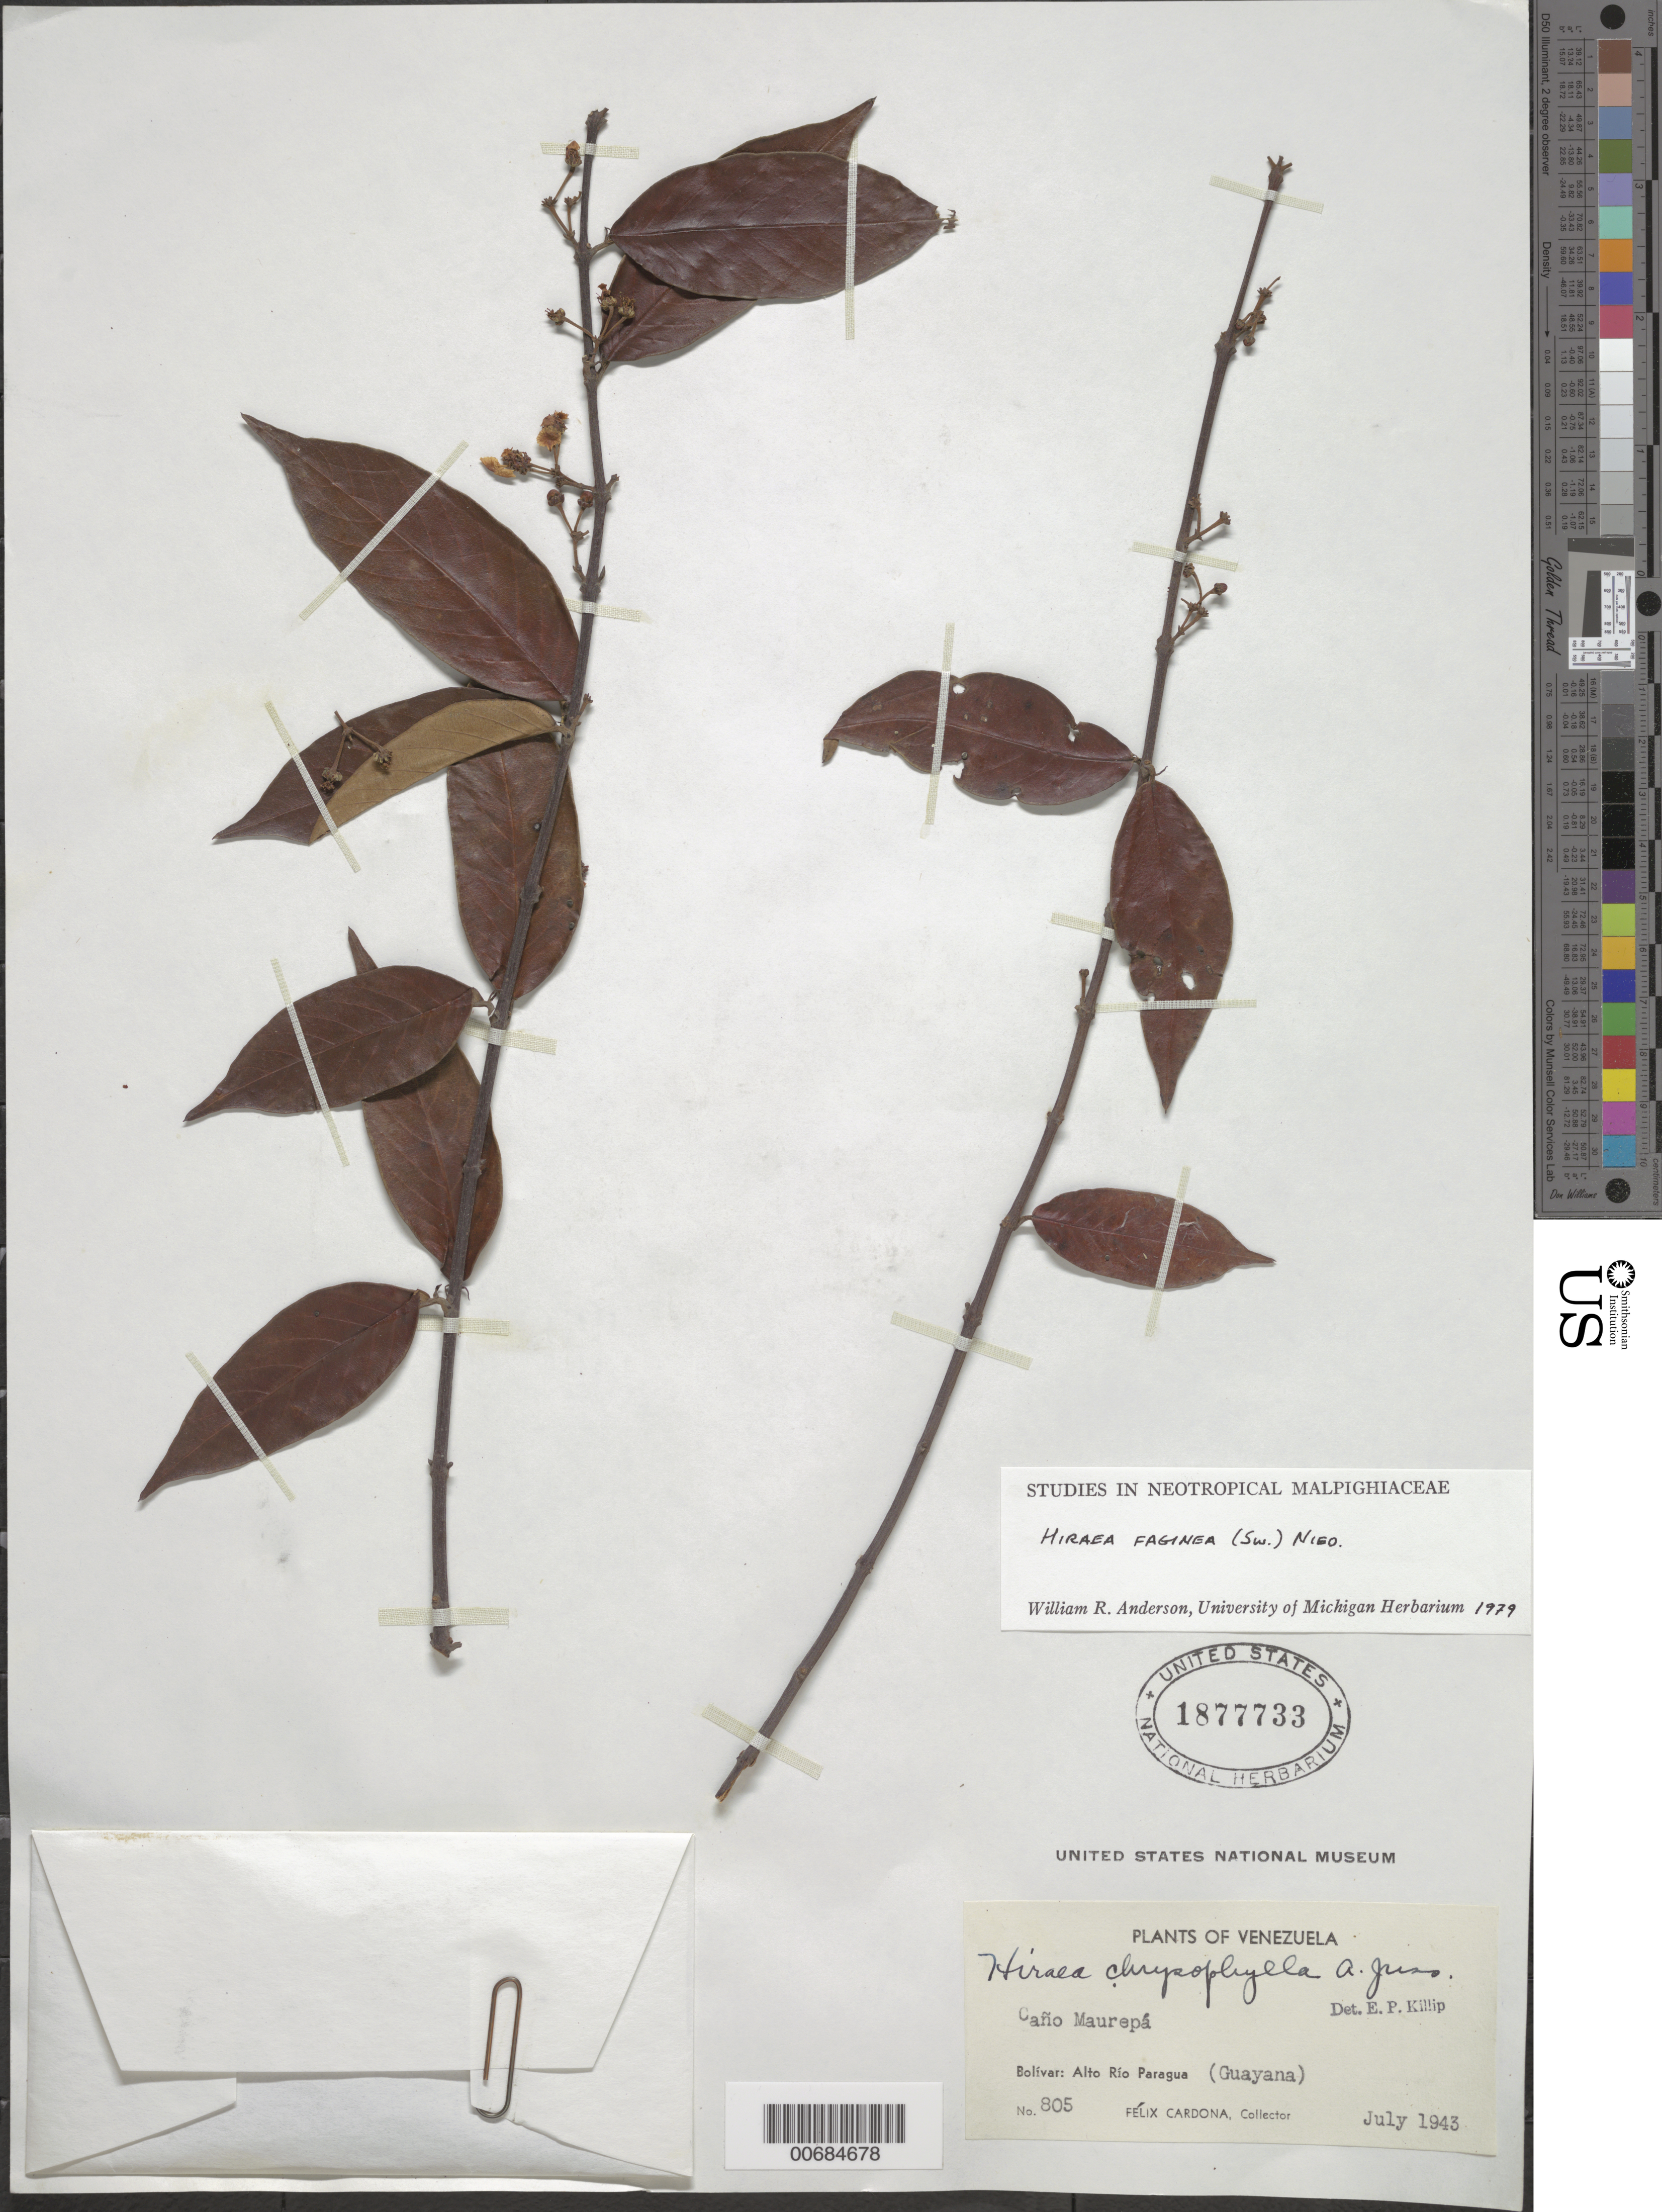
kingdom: Plantae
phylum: Tracheophyta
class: Magnoliopsida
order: Malpighiales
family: Malpighiaceae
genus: Hiraea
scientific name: Hiraea faginea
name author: (Sw.) Nied.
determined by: Anderson, W. R., (MICH), University of Michigan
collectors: F. Cardona Puig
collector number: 805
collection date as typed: Jul-43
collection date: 1943-07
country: Venezuela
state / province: Bolívar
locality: Alto Río Paragua, Caño Maurepá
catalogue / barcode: US 1877733